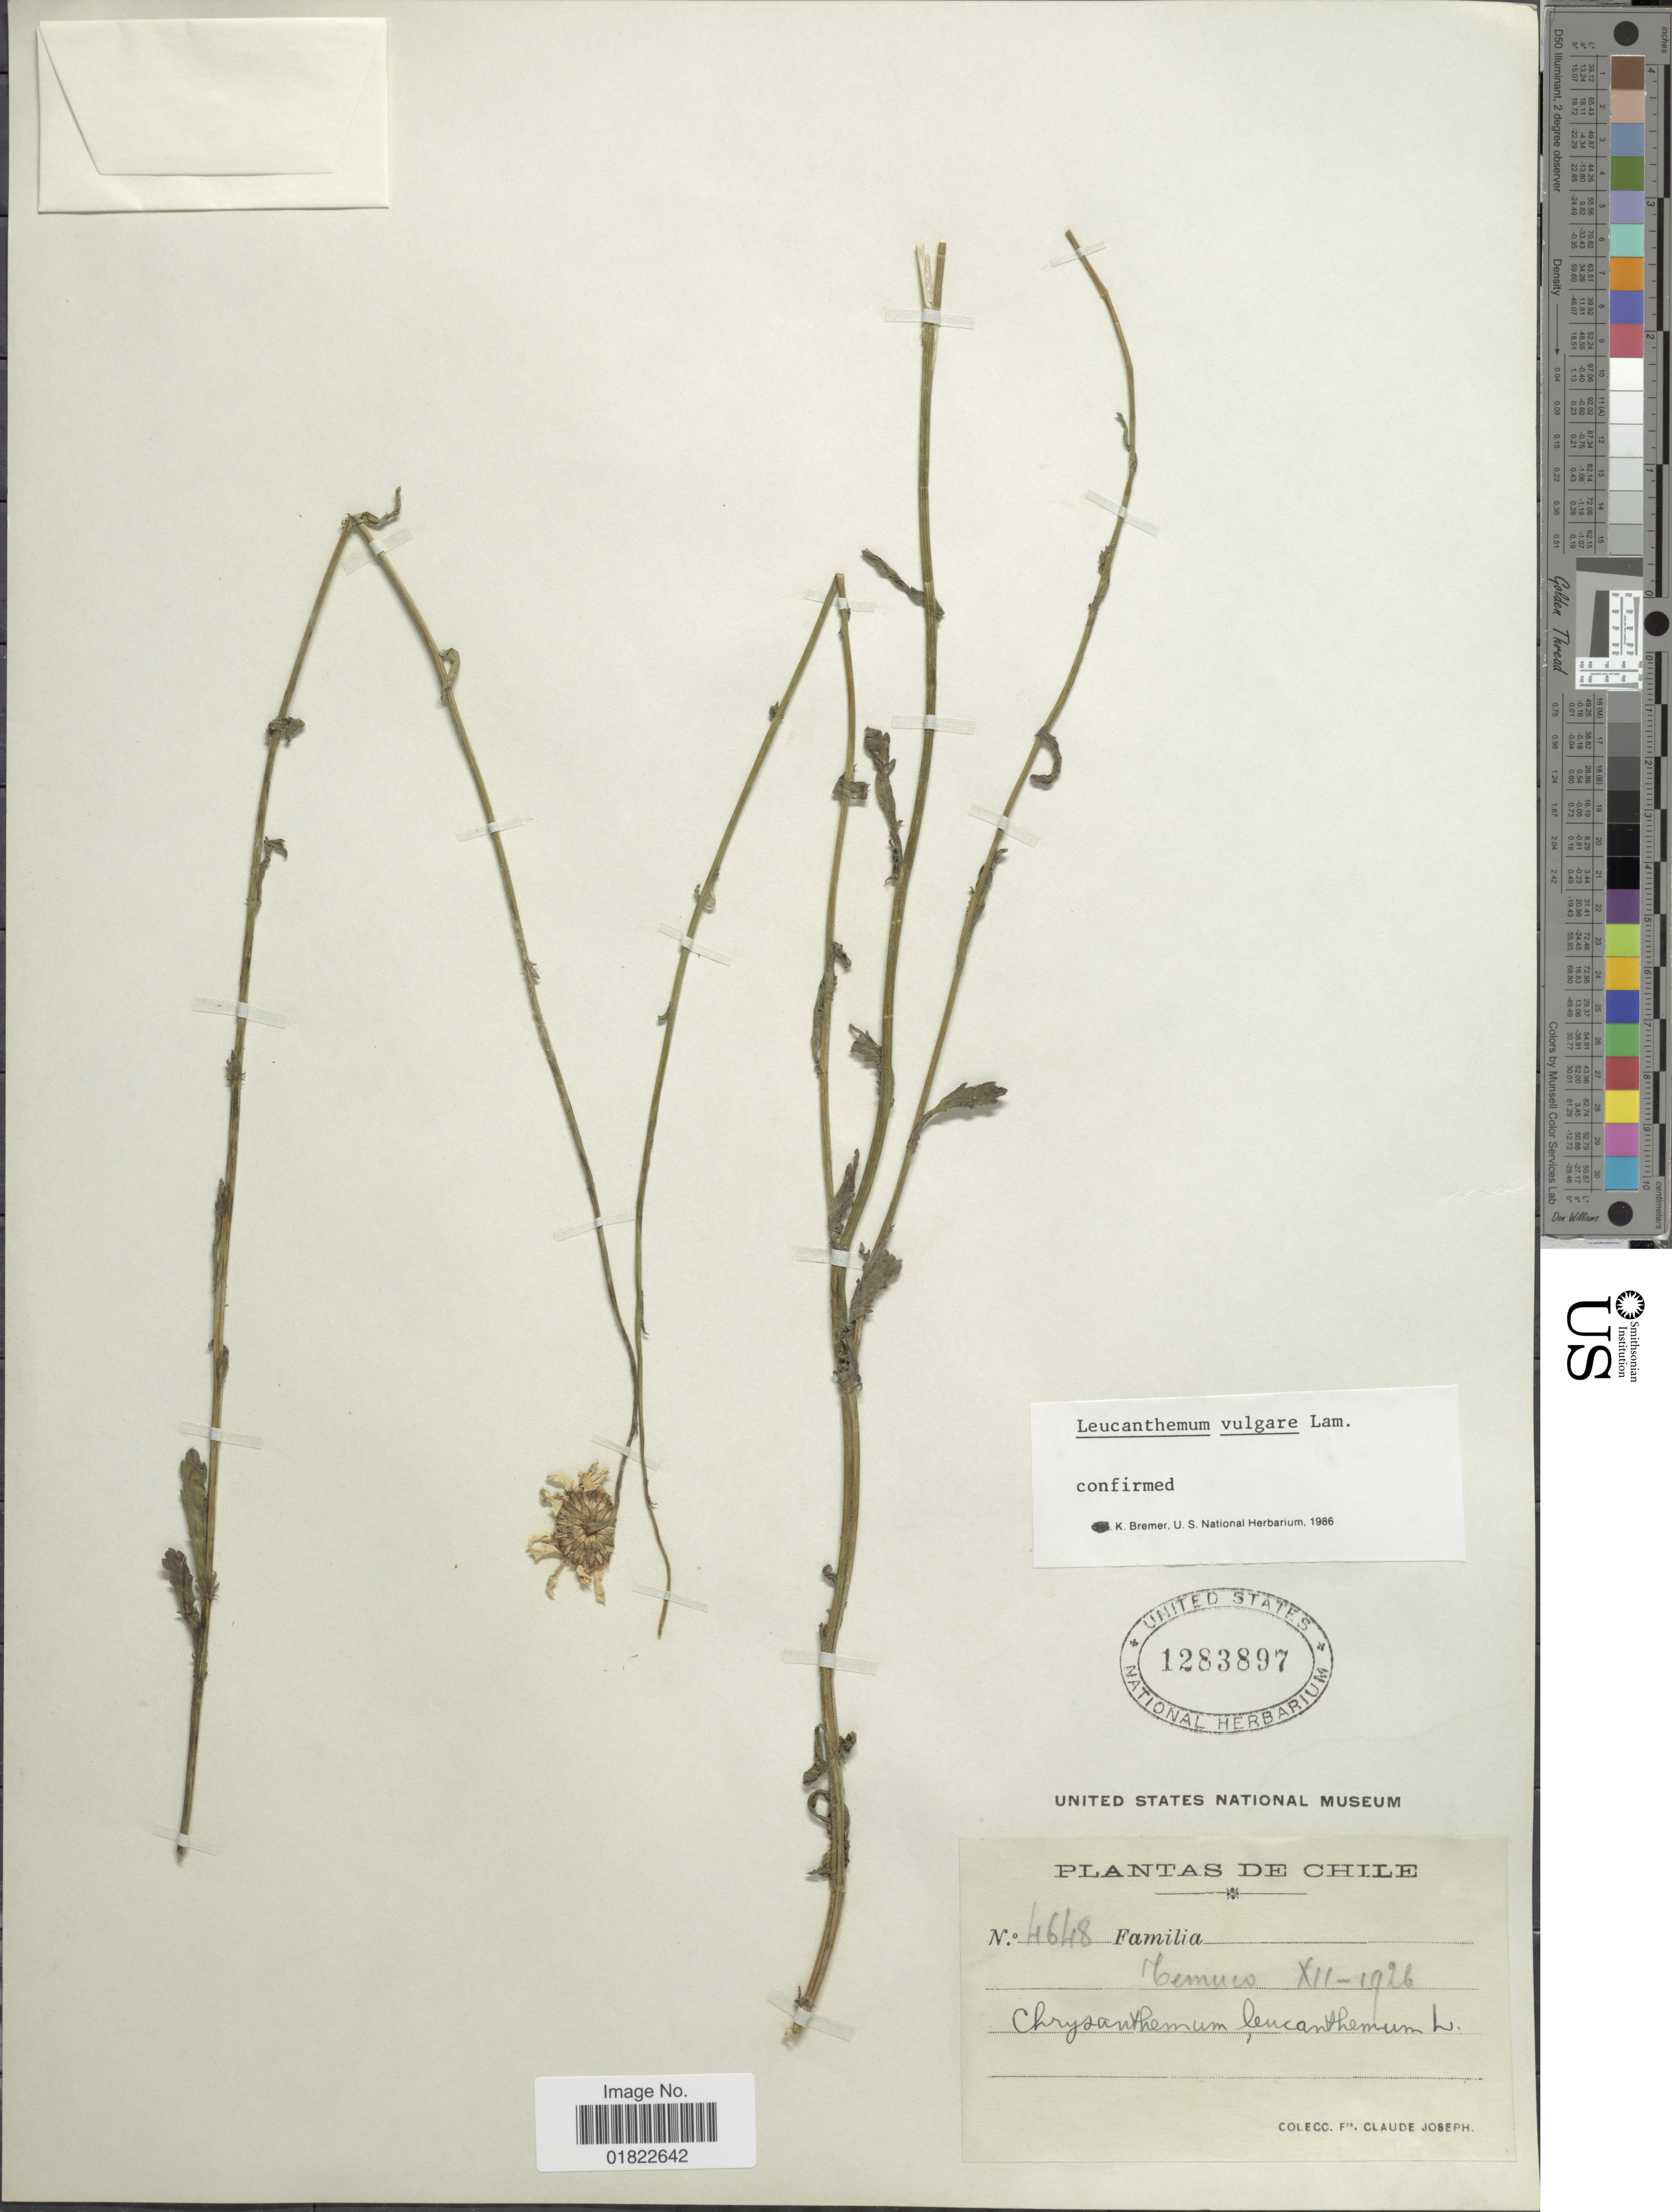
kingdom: Plantae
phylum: Tracheophyta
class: Magnoliopsida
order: Asterales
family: Asteraceae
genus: Leucanthemum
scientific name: Leucanthemum vulgare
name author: Lam.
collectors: Bro. Claude-Joseph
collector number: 4648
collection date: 1926-12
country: Chile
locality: Temuco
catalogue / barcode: US 1283897